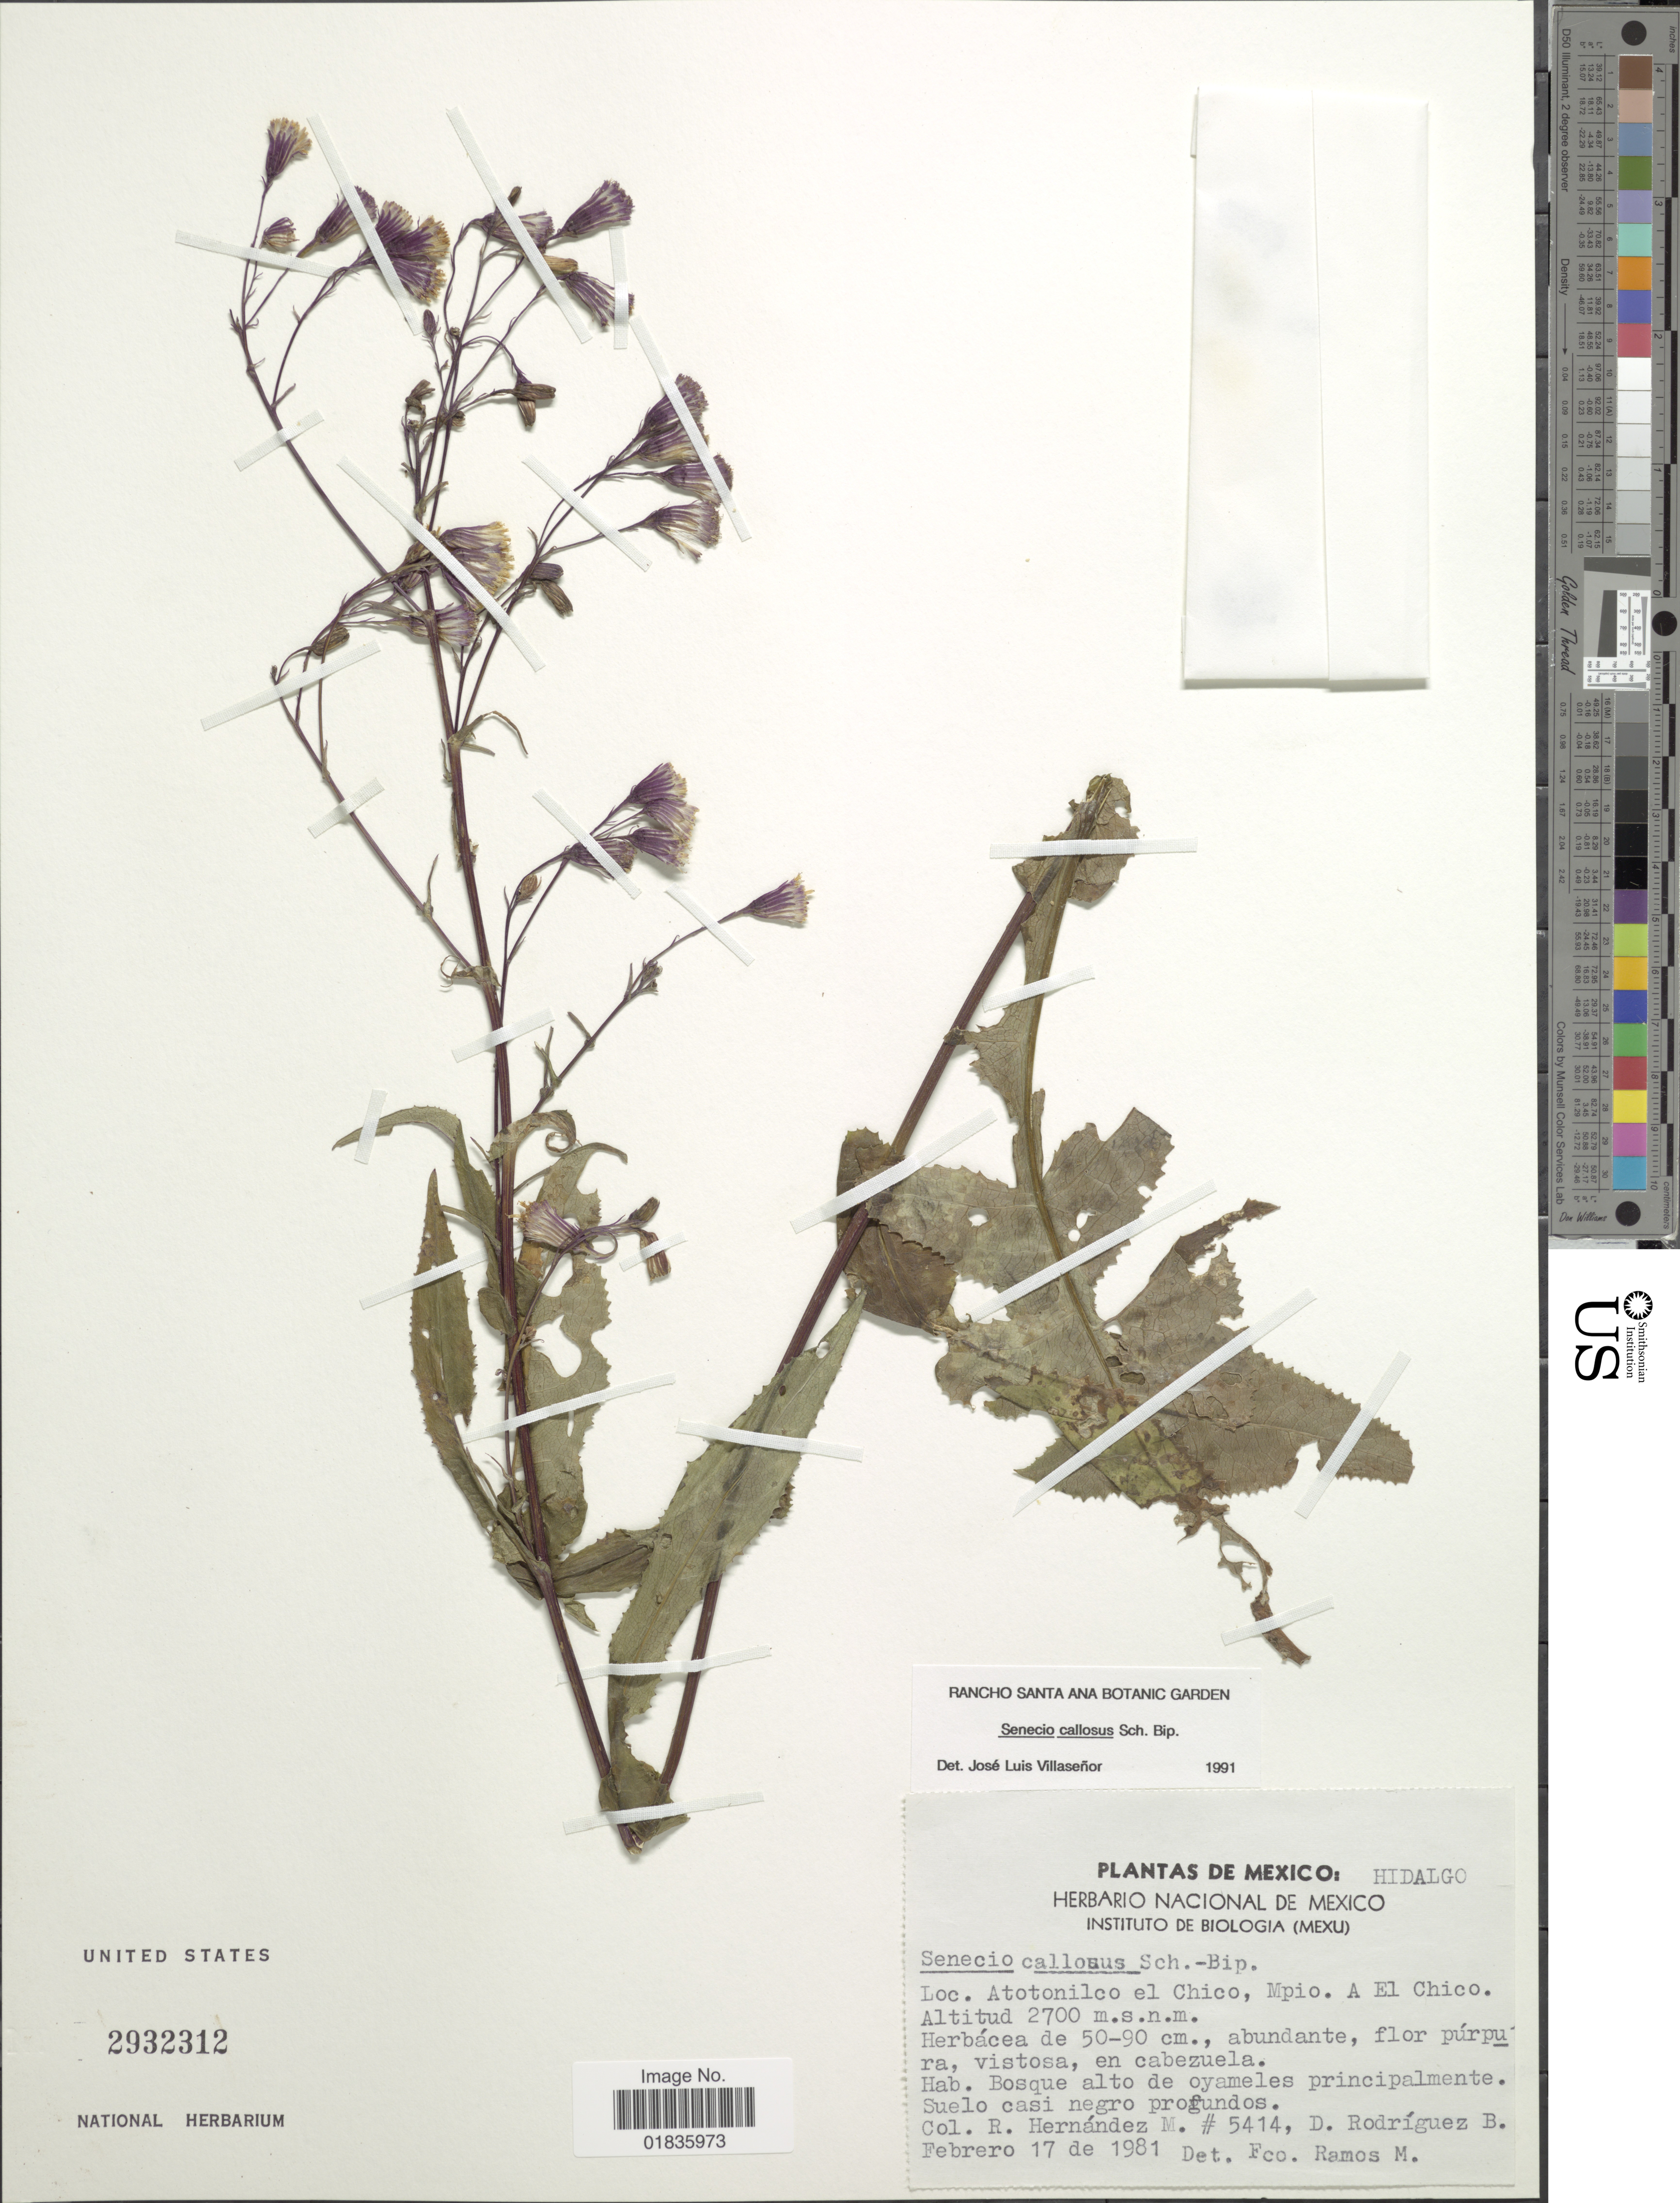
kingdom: Plantae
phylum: Tracheophyta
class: Magnoliopsida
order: Asterales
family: Asteraceae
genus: Senecio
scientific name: Senecio callosus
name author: Sch. Bip.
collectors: R. Hernández-M. & D. Rodríguez B.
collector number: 5414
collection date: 1981-02-17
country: Mexico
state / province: Hidalgo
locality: Atotonilco el Chico, Mpio. A El Chico.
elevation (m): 2700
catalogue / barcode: US 2932312